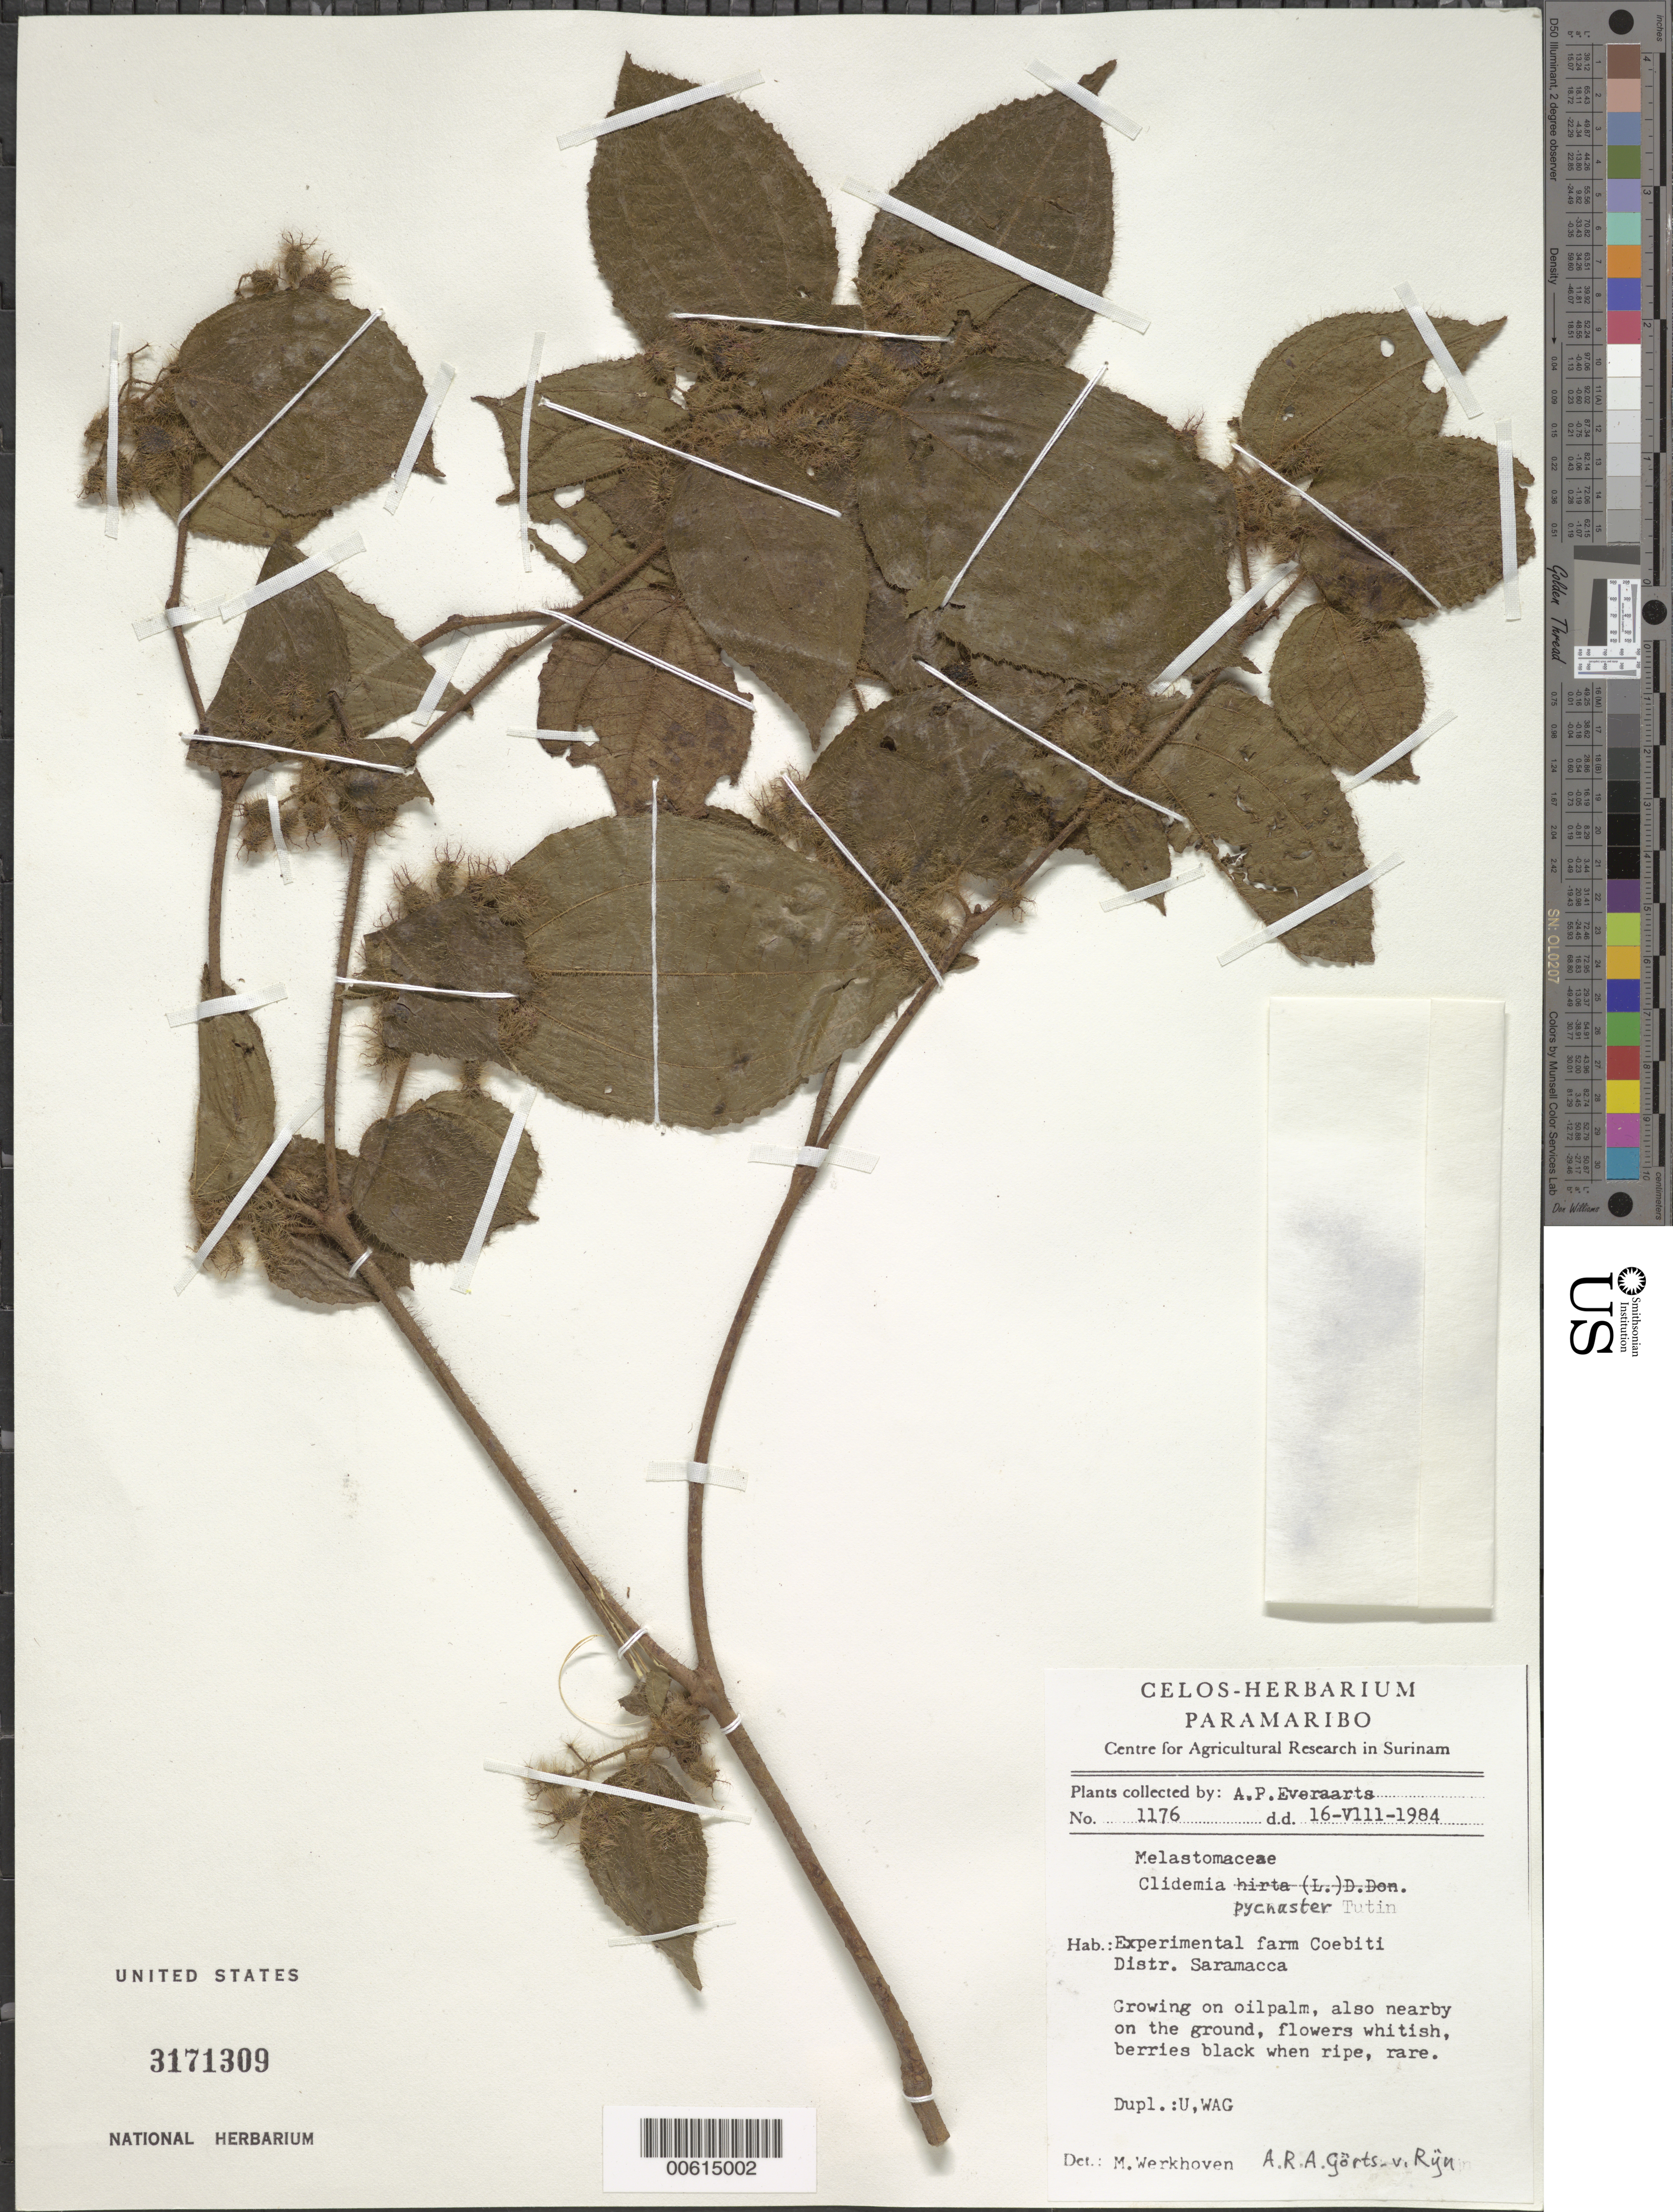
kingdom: Plantae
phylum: Tracheophyta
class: Magnoliopsida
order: Myrtales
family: Melastomataceae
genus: Miconia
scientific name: Miconia crenata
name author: (Vahl) Michelang.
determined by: Ferreira-Alves, R.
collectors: A. Everaarts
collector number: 1176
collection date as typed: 16-Aug-84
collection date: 1984-08-16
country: Suriname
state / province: Saramacca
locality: Coebiti Experimental Farm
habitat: Growing on oil palm, also nearby on the ground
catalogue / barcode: US 3171309